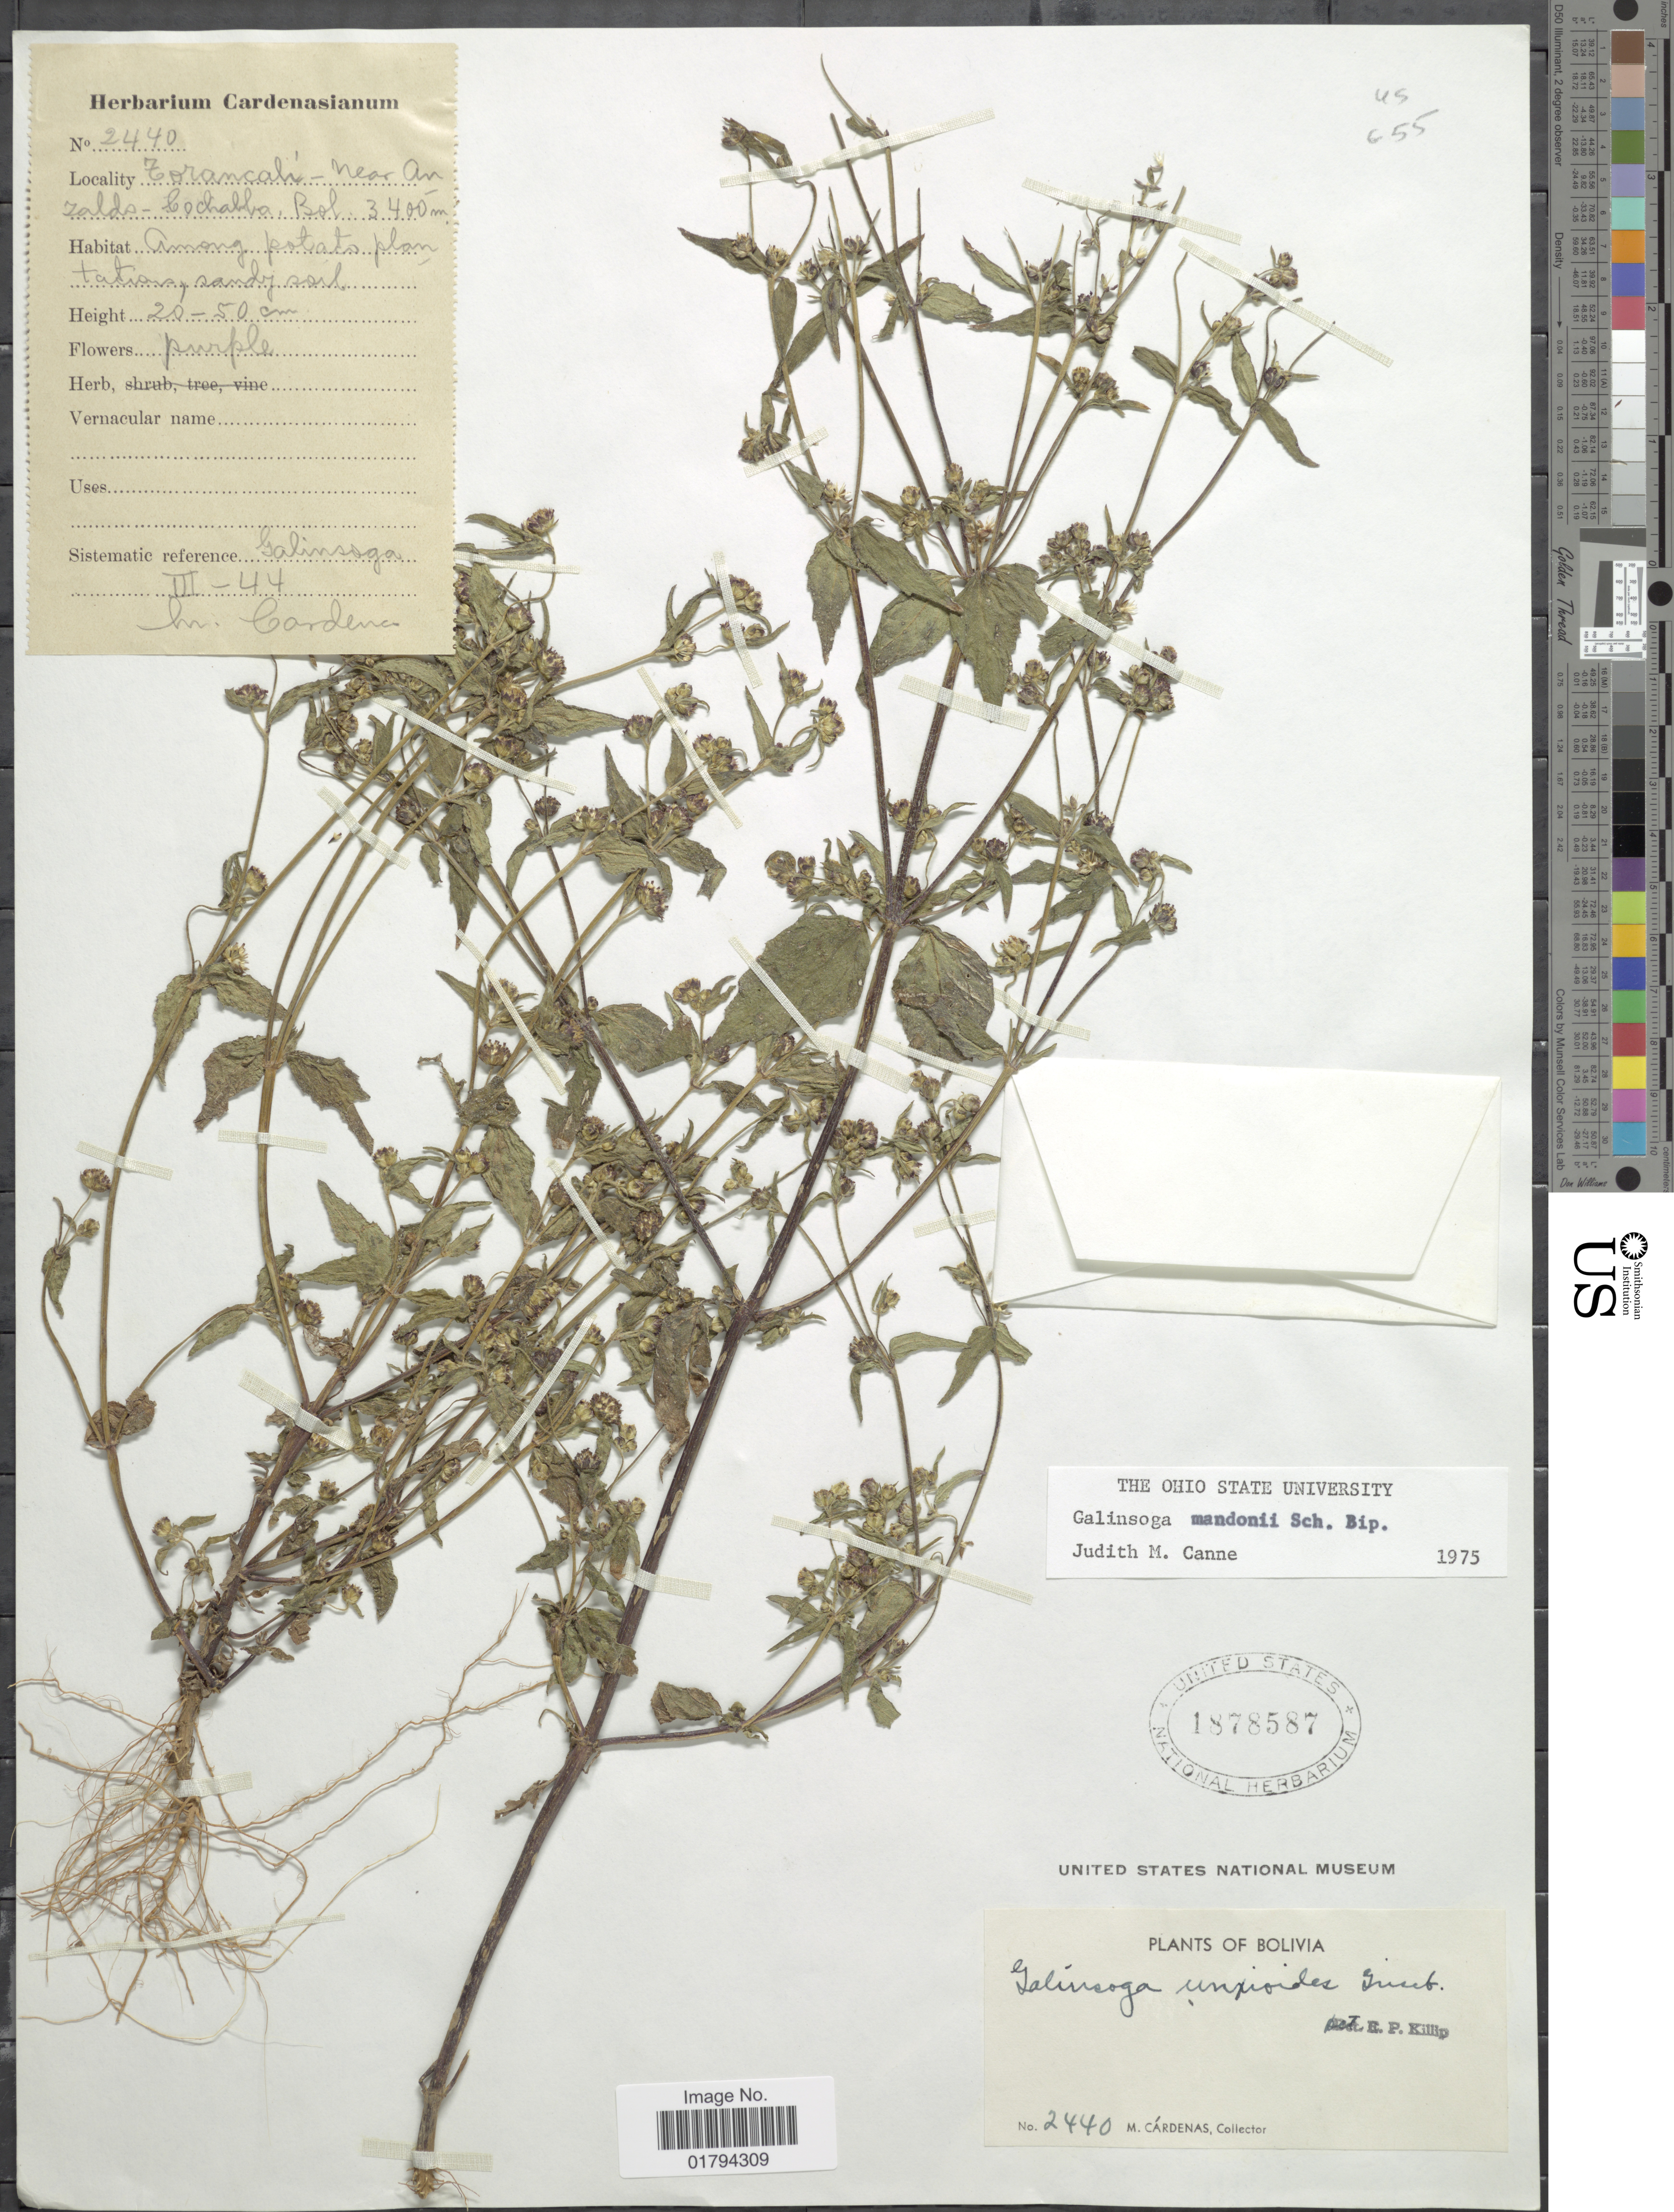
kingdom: Plantae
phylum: Tracheophyta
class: Magnoliopsida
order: Asterales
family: Asteraceae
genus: Galinsoga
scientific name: Galinsoga mandonii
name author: Sch. Bip.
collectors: M. Cárdenas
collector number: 2440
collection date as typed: Transcribed d/m/y: /3/44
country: Bolivia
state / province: Cochabamba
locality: Torancali-near Anzaldo.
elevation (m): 3400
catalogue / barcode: US 1878587